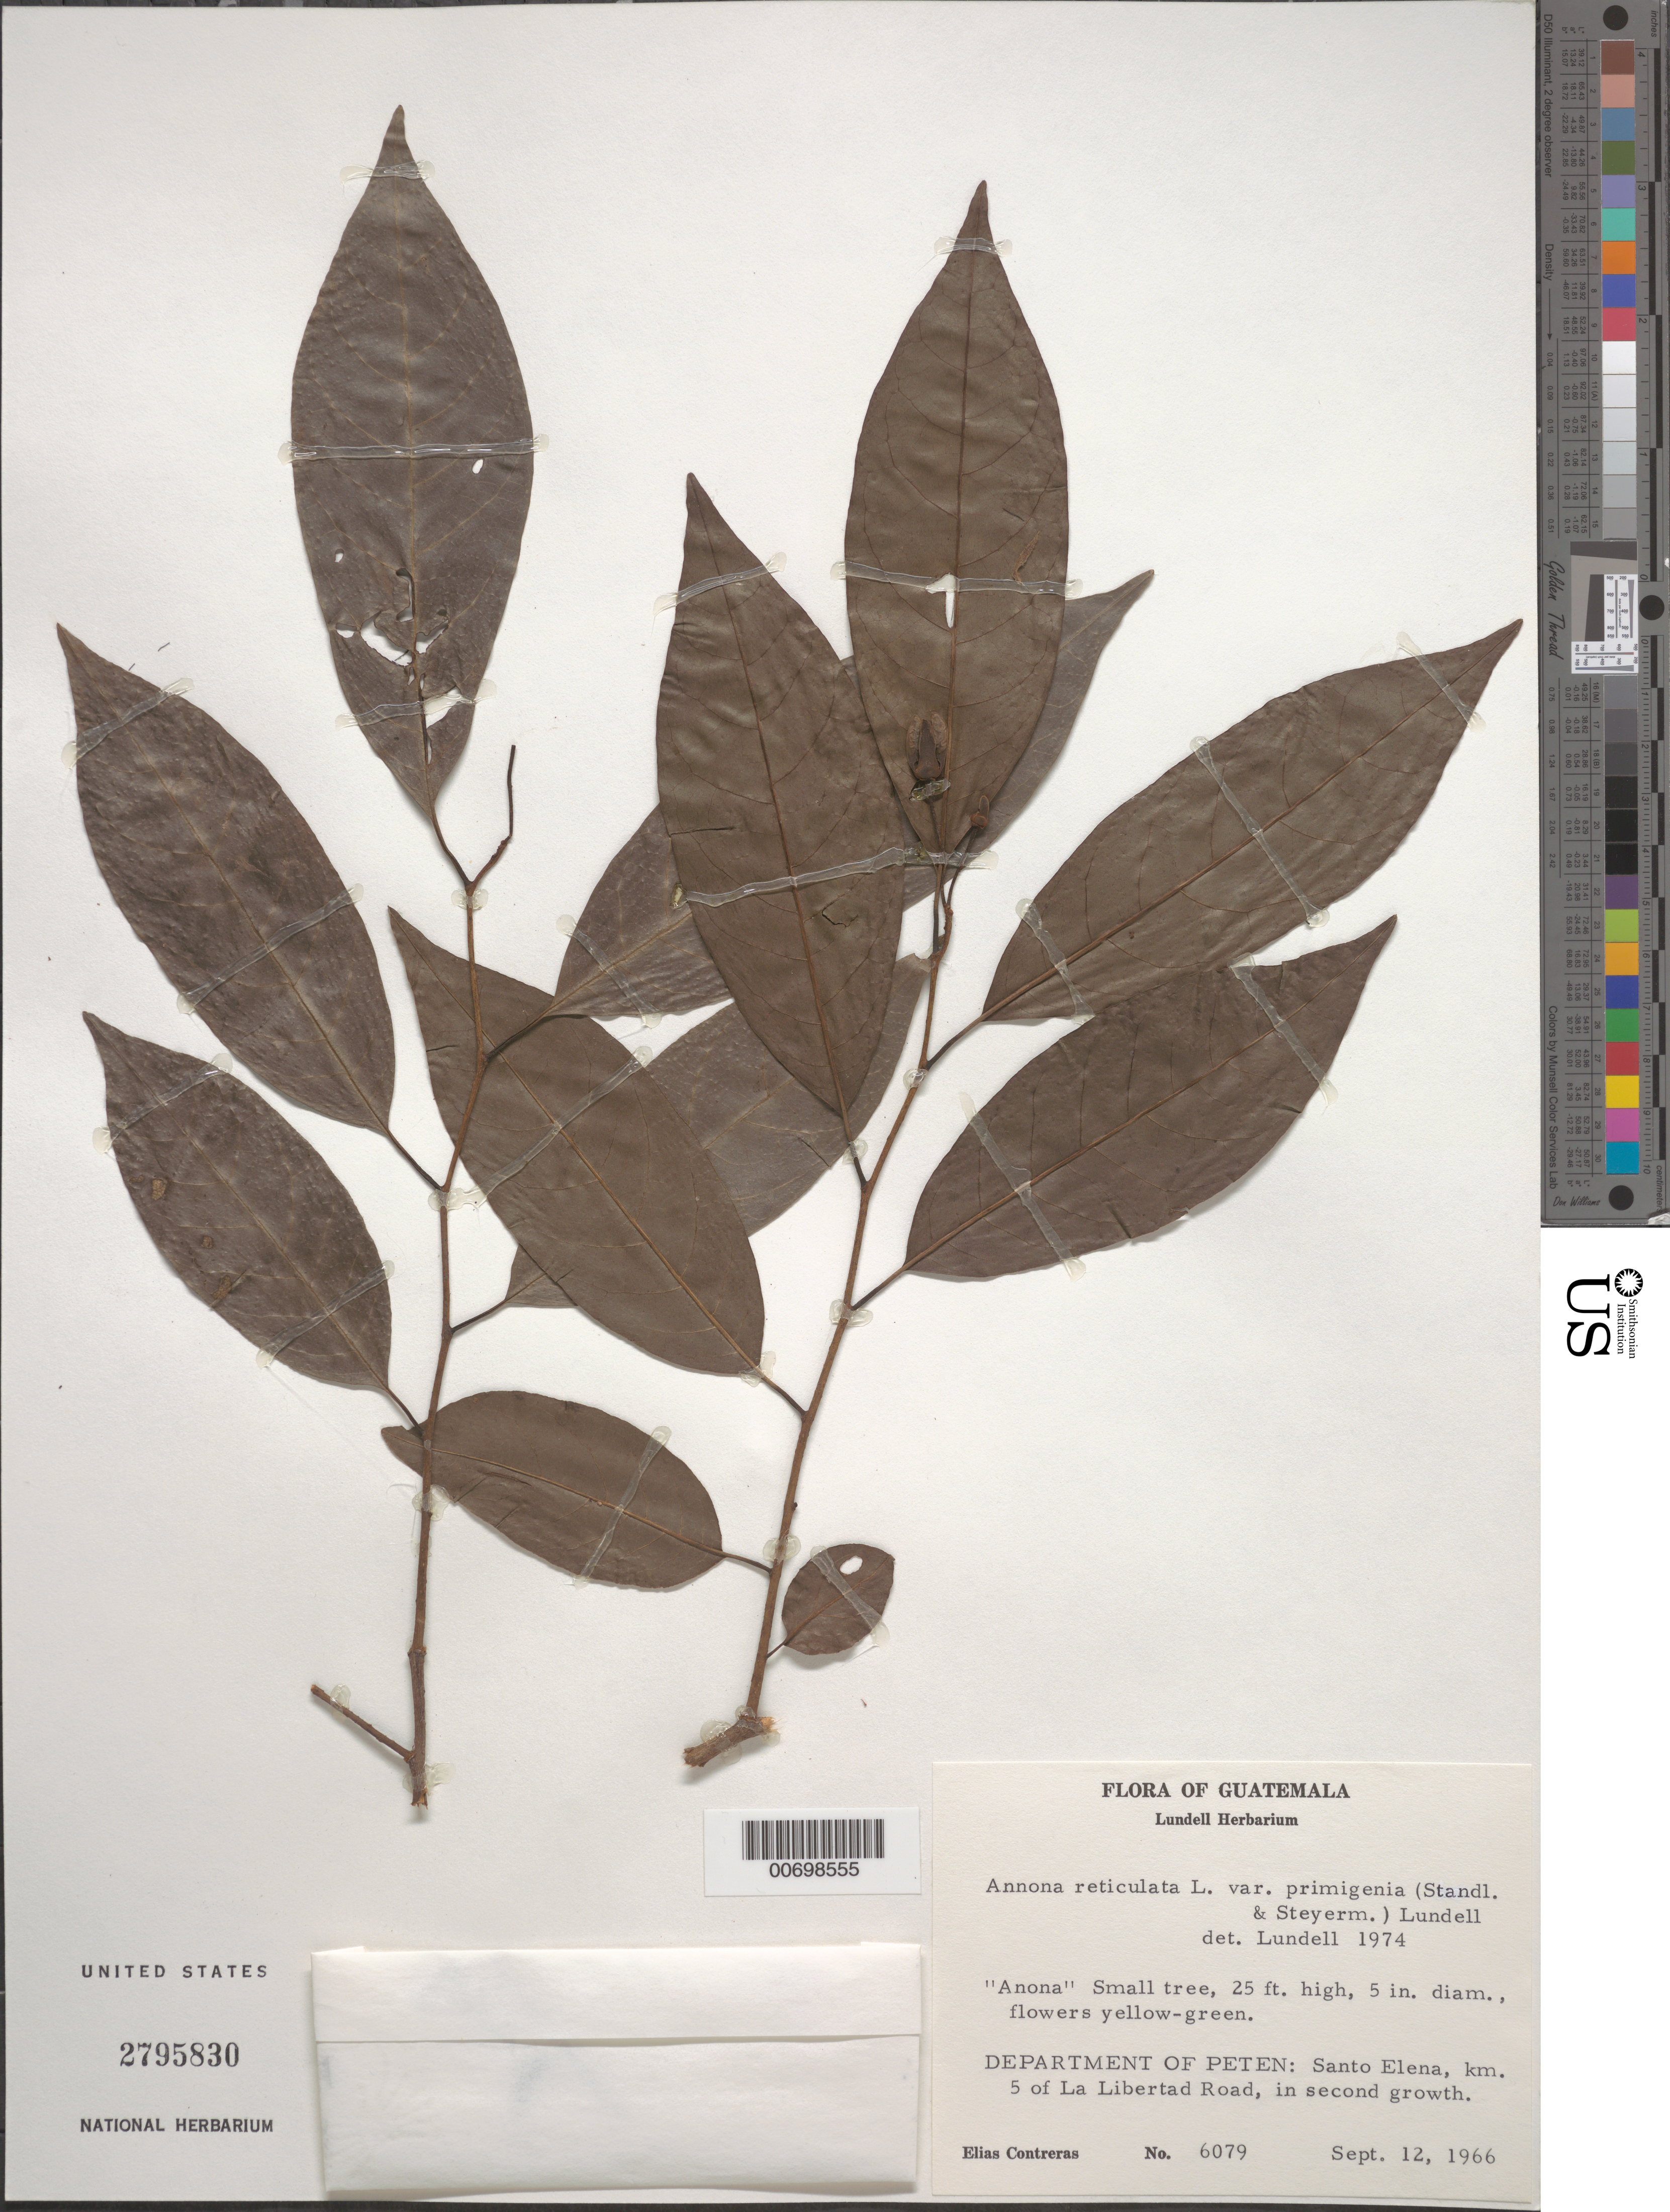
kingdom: Plantae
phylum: Tracheophyta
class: Magnoliopsida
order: Magnoliales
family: Annonaceae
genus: Annona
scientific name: Annona reticulata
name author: L.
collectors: E. Contreras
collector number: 6079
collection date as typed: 12 Sep 1966 or 09 Dec 1966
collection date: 1966-09-12 or 1966-12-09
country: Guatemala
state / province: El Petén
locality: Santa Elena, km. 5 of La Libertad Road, in second growth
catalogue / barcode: US 2795830